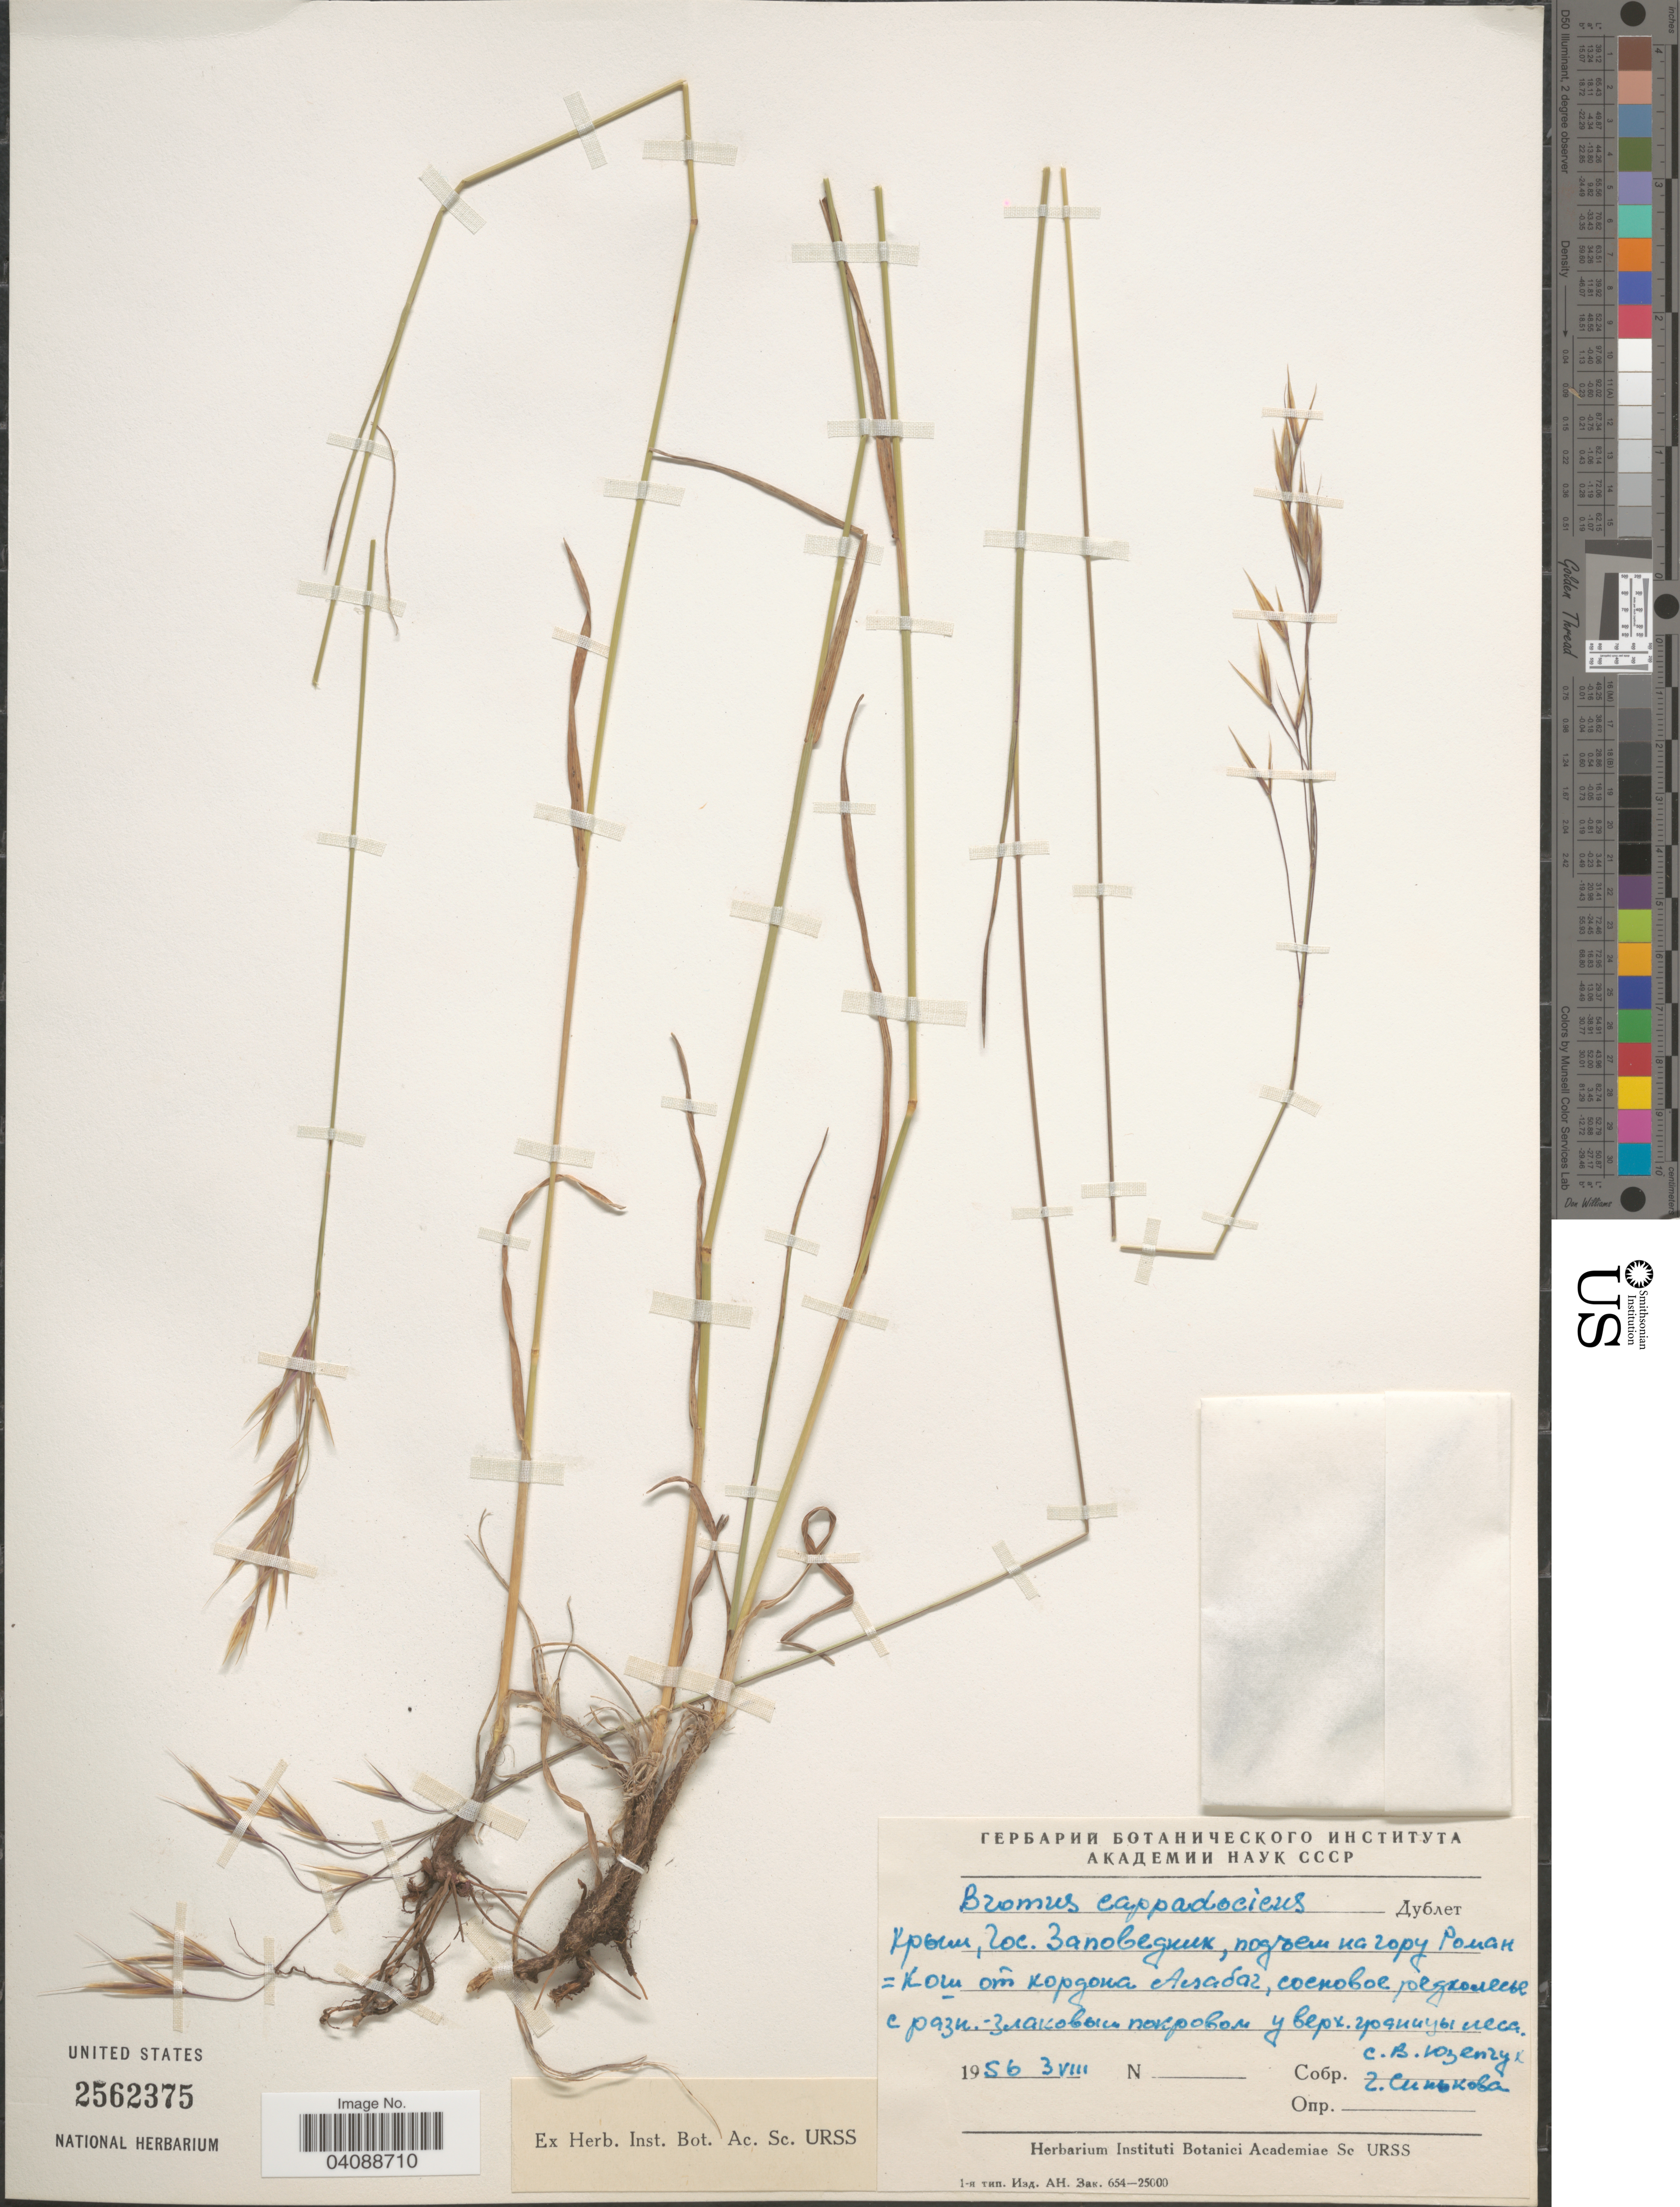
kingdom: Plantae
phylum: Tracheophyta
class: Liliopsida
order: Poales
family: Poaceae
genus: Bromus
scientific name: Bromus cappadocicus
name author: Boiss. & Balansa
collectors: S. Yuzepchuk & G. Sinkova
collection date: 1956-08-03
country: Ukraine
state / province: Crimea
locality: Roman-Kosh Mt.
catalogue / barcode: US 2562375